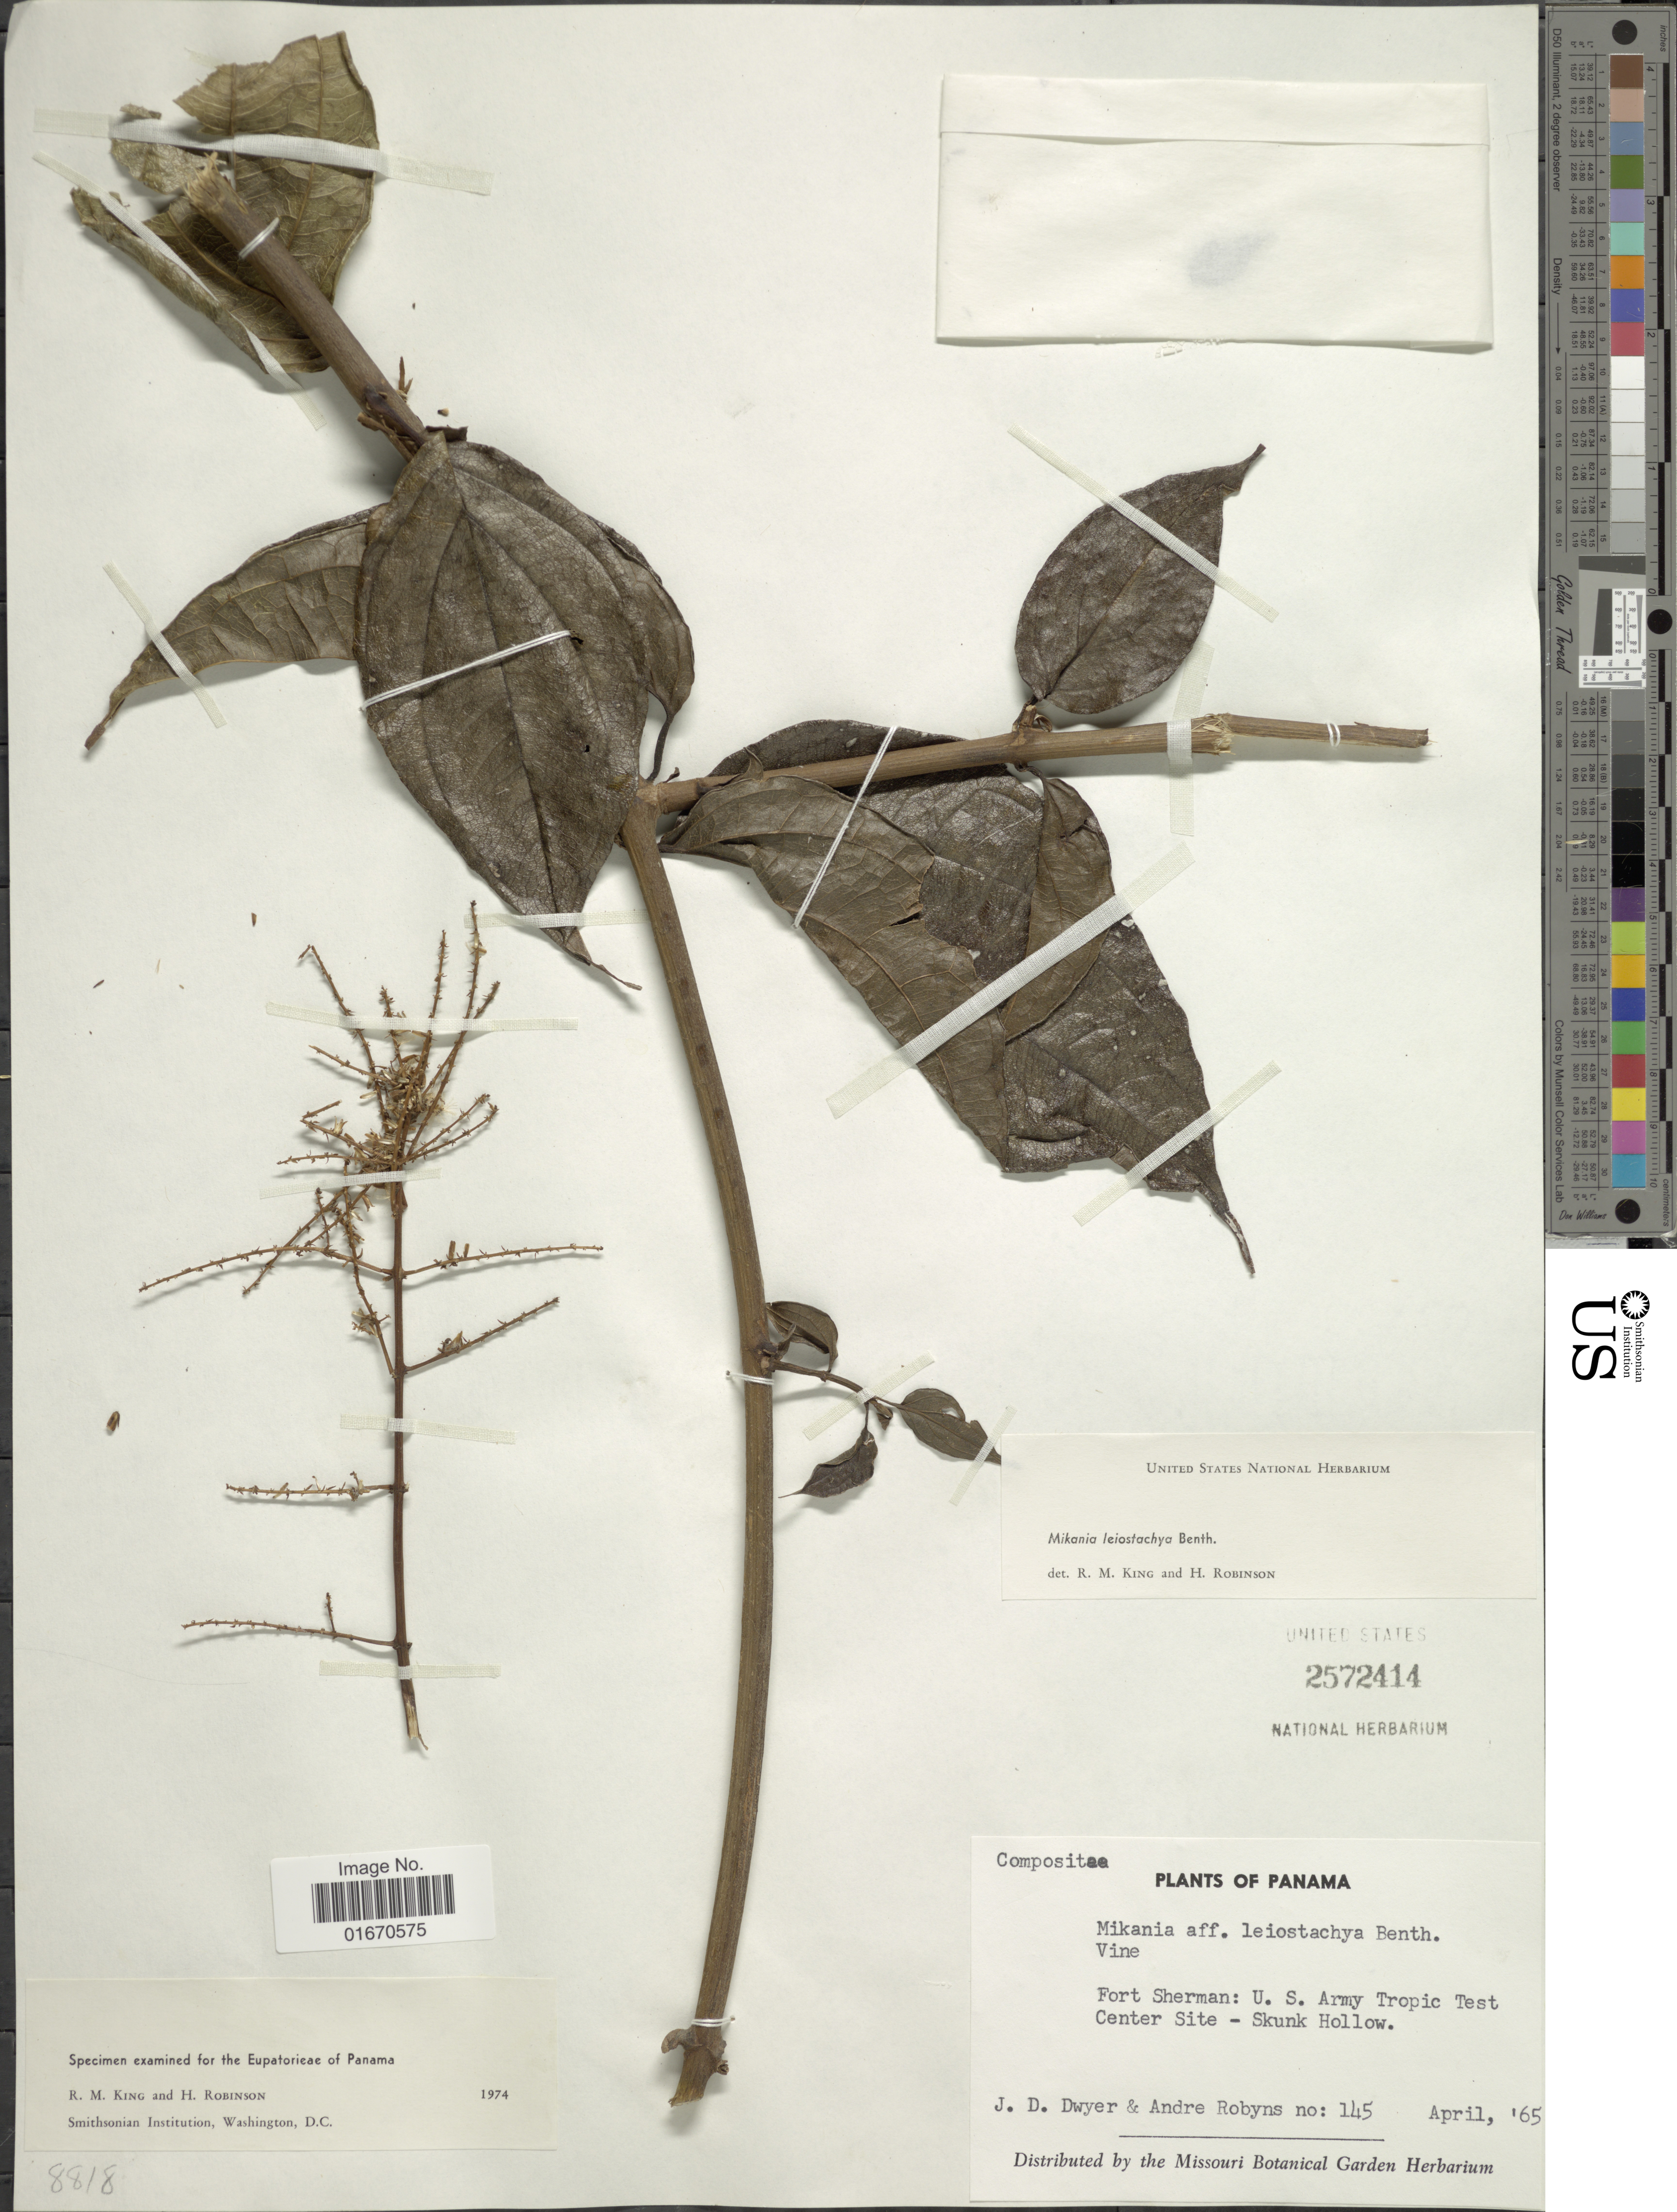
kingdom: Plantae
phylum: Tracheophyta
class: Magnoliopsida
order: Asterales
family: Asteraceae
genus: Mikania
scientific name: Mikania leiostachya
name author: Benth.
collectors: J. D. Dwyer & A. G. Robyns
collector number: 145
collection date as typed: Transcribed d/m/y: /4/65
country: Panama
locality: Fort Sherman, U. S. Army Tropic Test Center Site, Skunk Hollow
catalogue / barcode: US 2572414